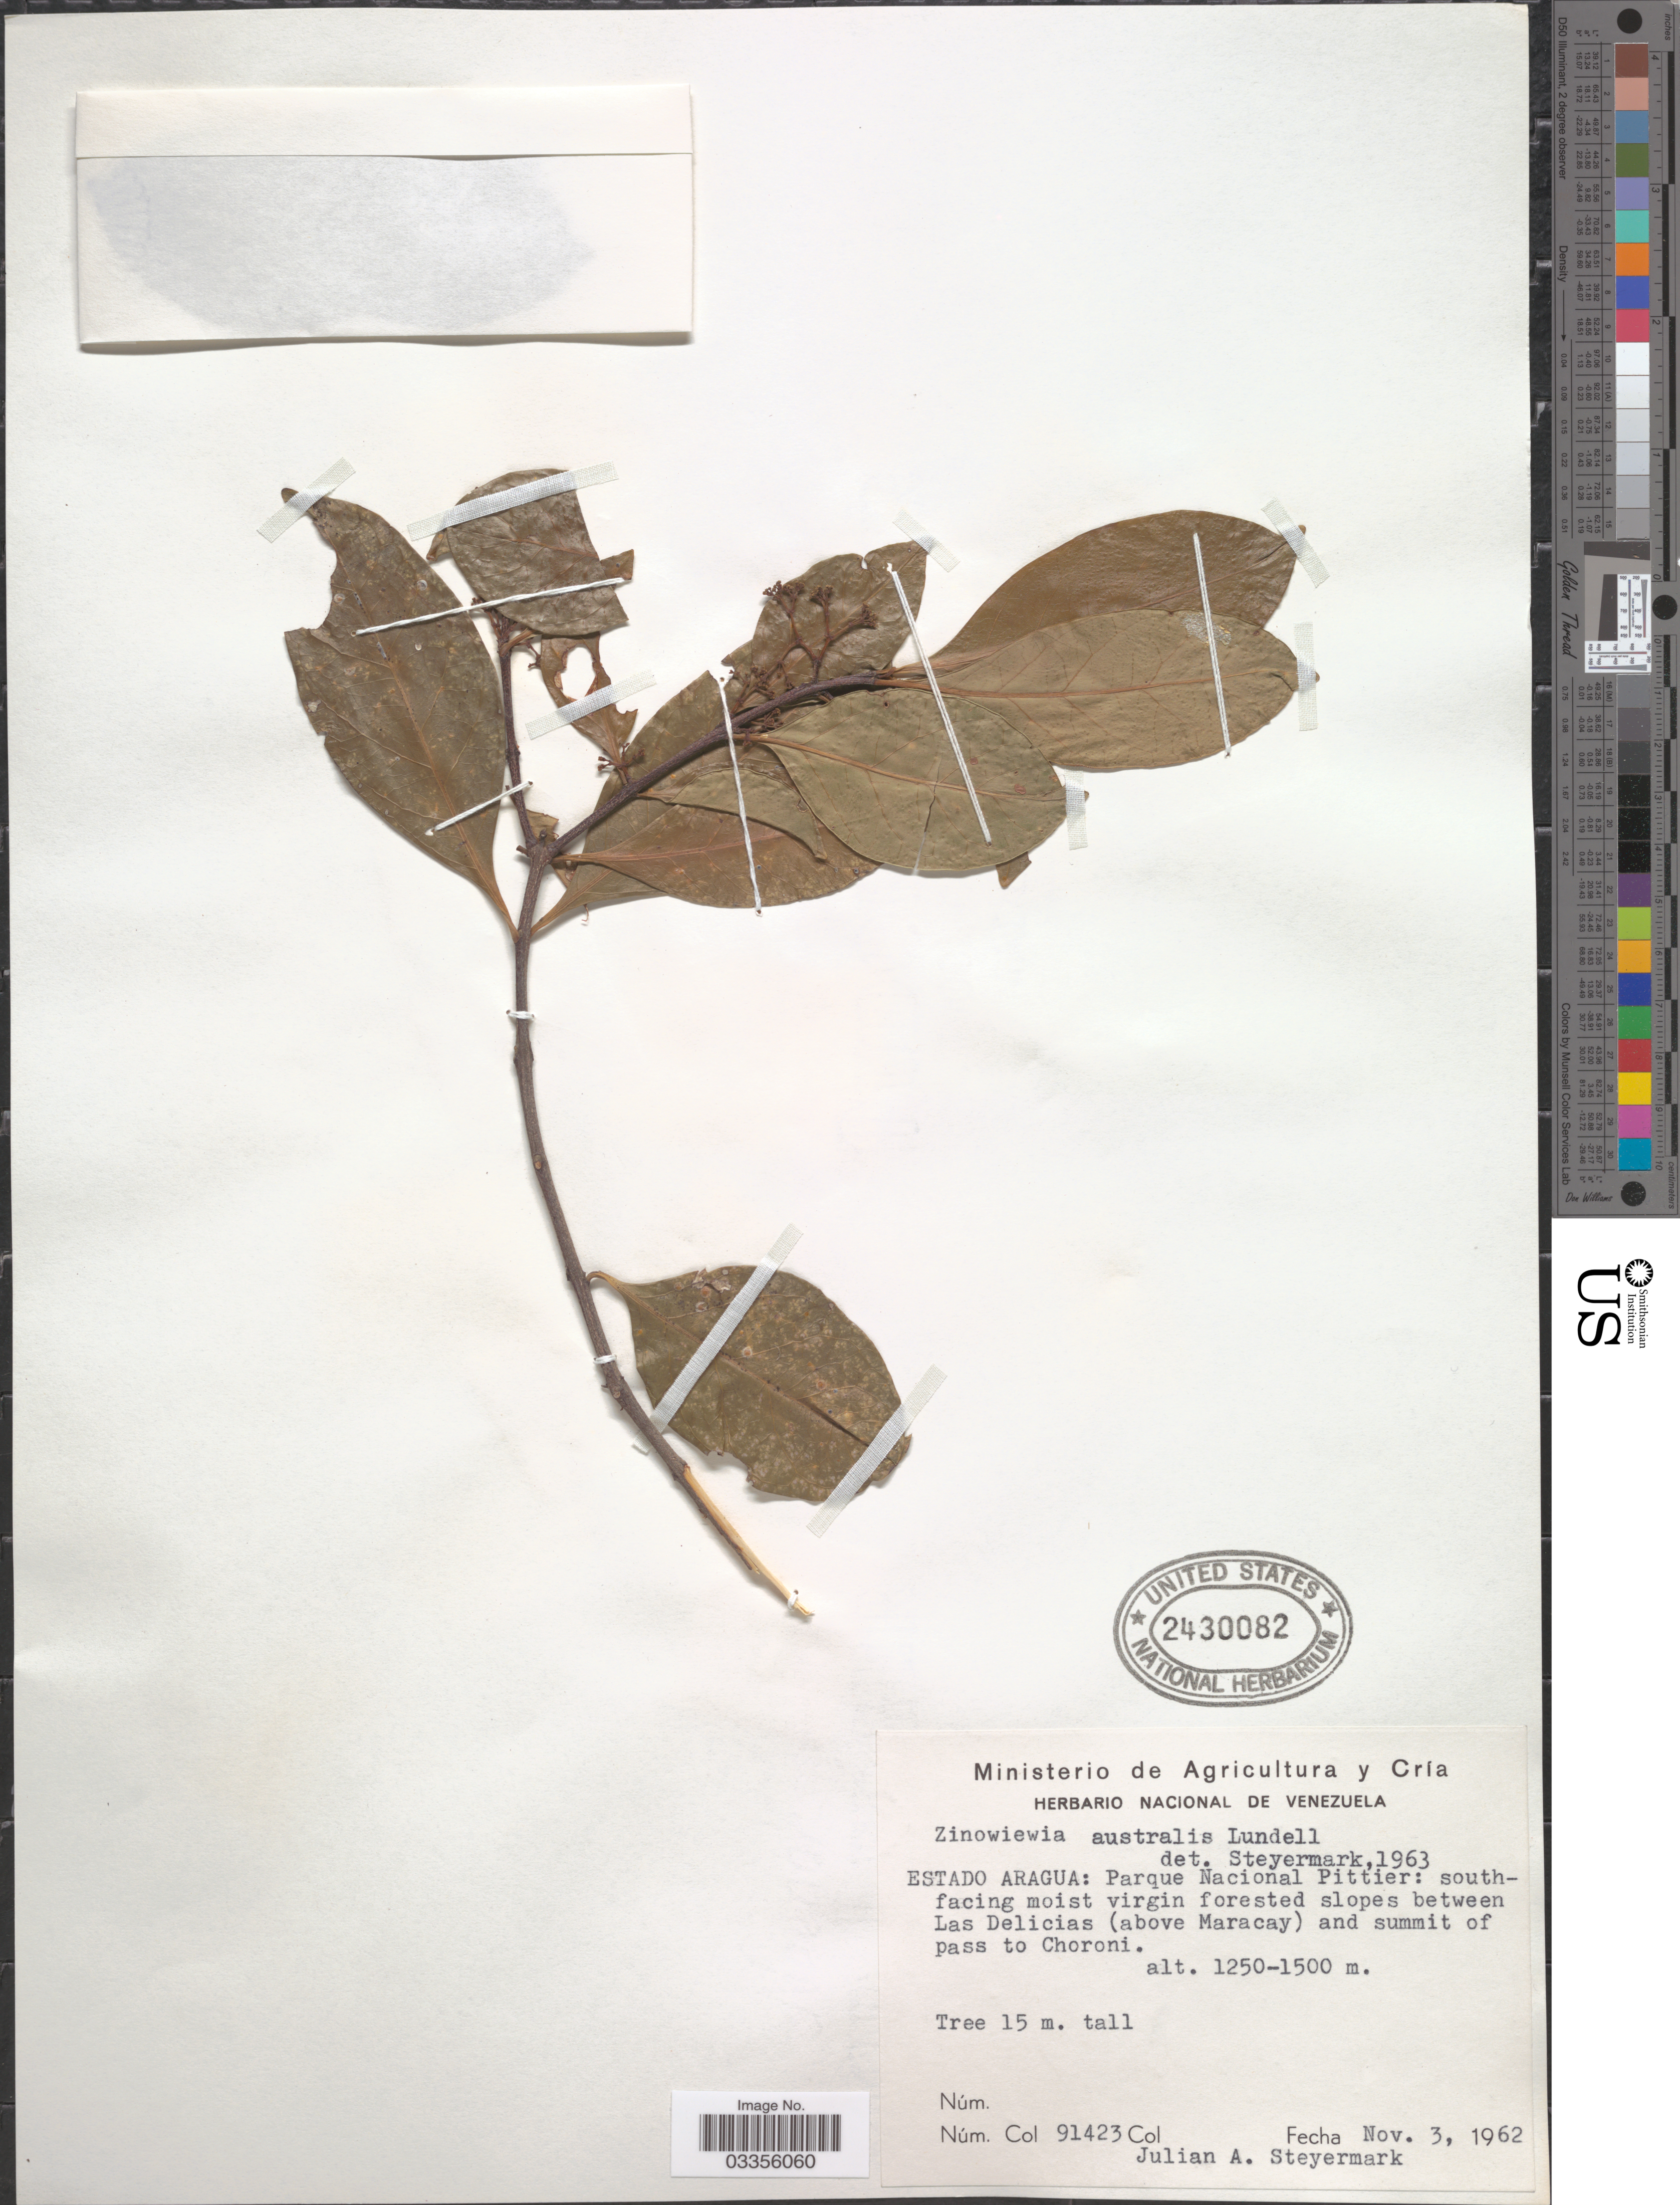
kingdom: Plantae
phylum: Tracheophyta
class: Magnoliopsida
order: Celastrales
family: Celastraceae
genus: Zinowiewia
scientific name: Zinowiewia australis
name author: Lundell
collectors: J. Steyermark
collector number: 91423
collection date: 1962-11-03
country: Venezuela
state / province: Aragua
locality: Parque Nacional Pittier: southfacing moist virgin forested slopes between Las Delicias (above maracay) and summit of pass to Choroni.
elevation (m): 1250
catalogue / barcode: US 2430082